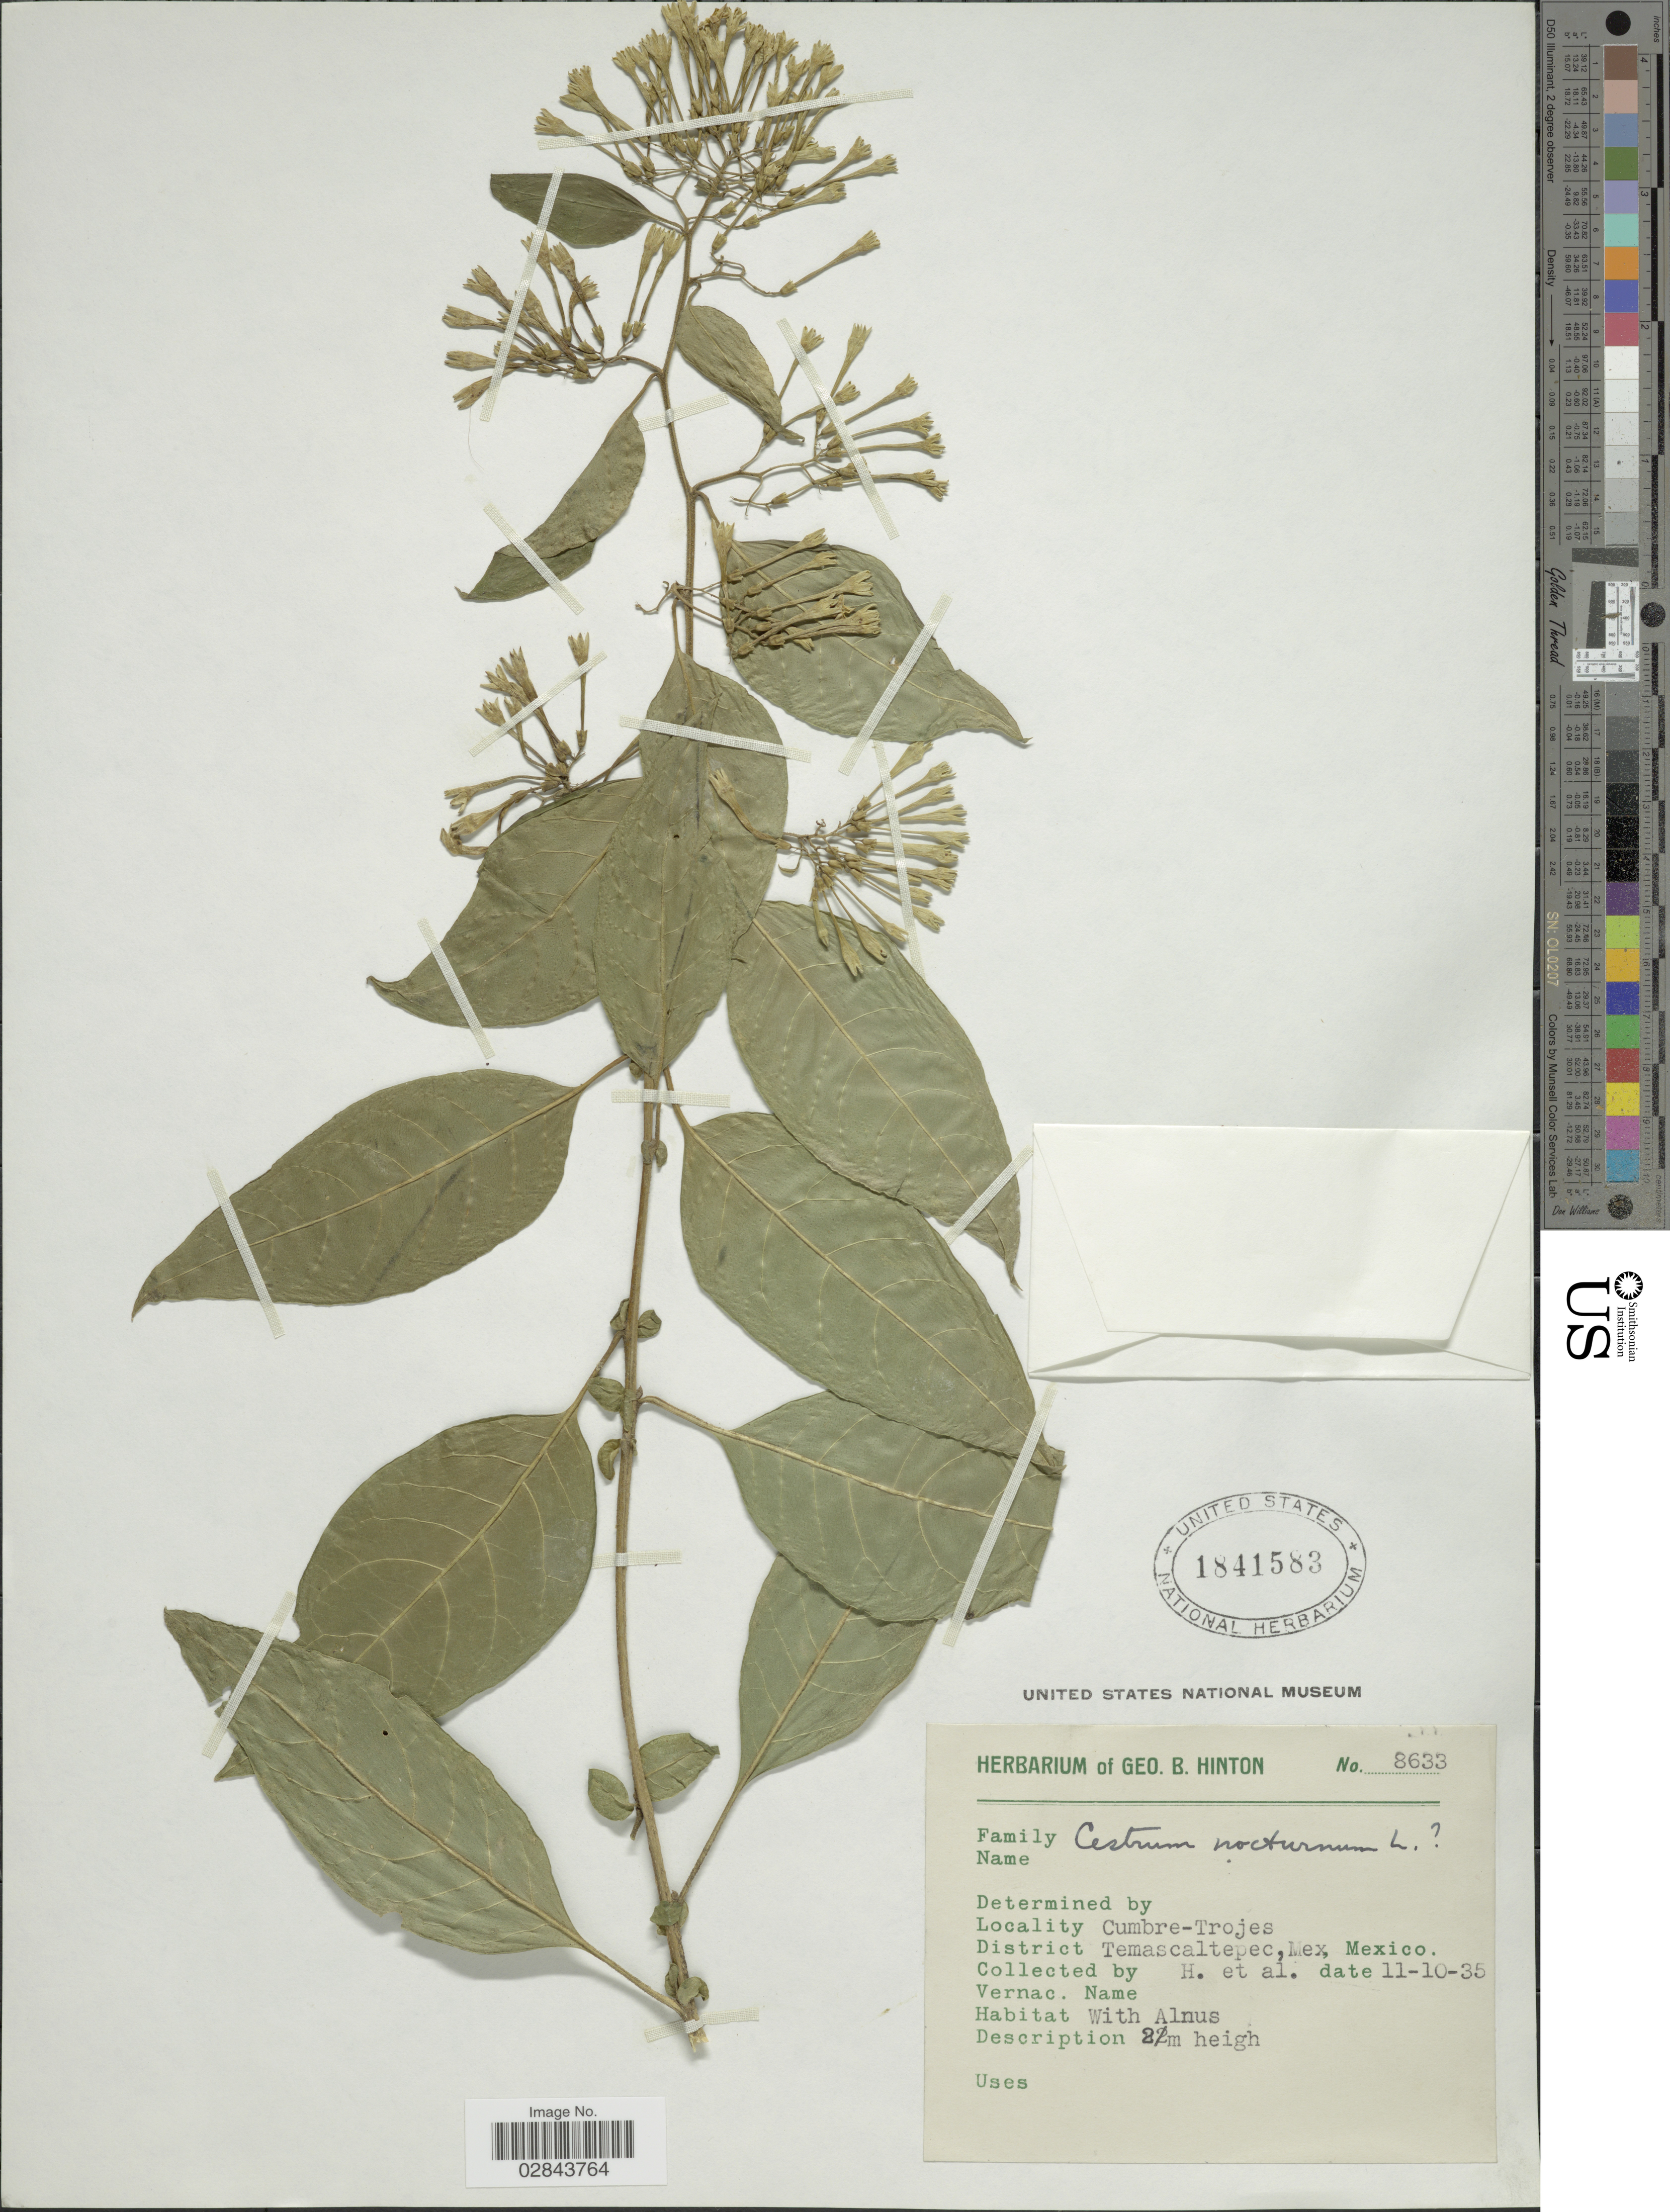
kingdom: Plantae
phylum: Tracheophyta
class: Magnoliopsida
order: Solanales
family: Solanaceae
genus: Cestrum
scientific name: Cestrum nocturnum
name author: L.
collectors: G. B. Hinton & et al.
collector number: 8633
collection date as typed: Transcribed d/m/y: 11/10/35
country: Mexico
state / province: México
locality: Cumbre-Trojes, District Temascaltepec.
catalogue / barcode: US 1841583